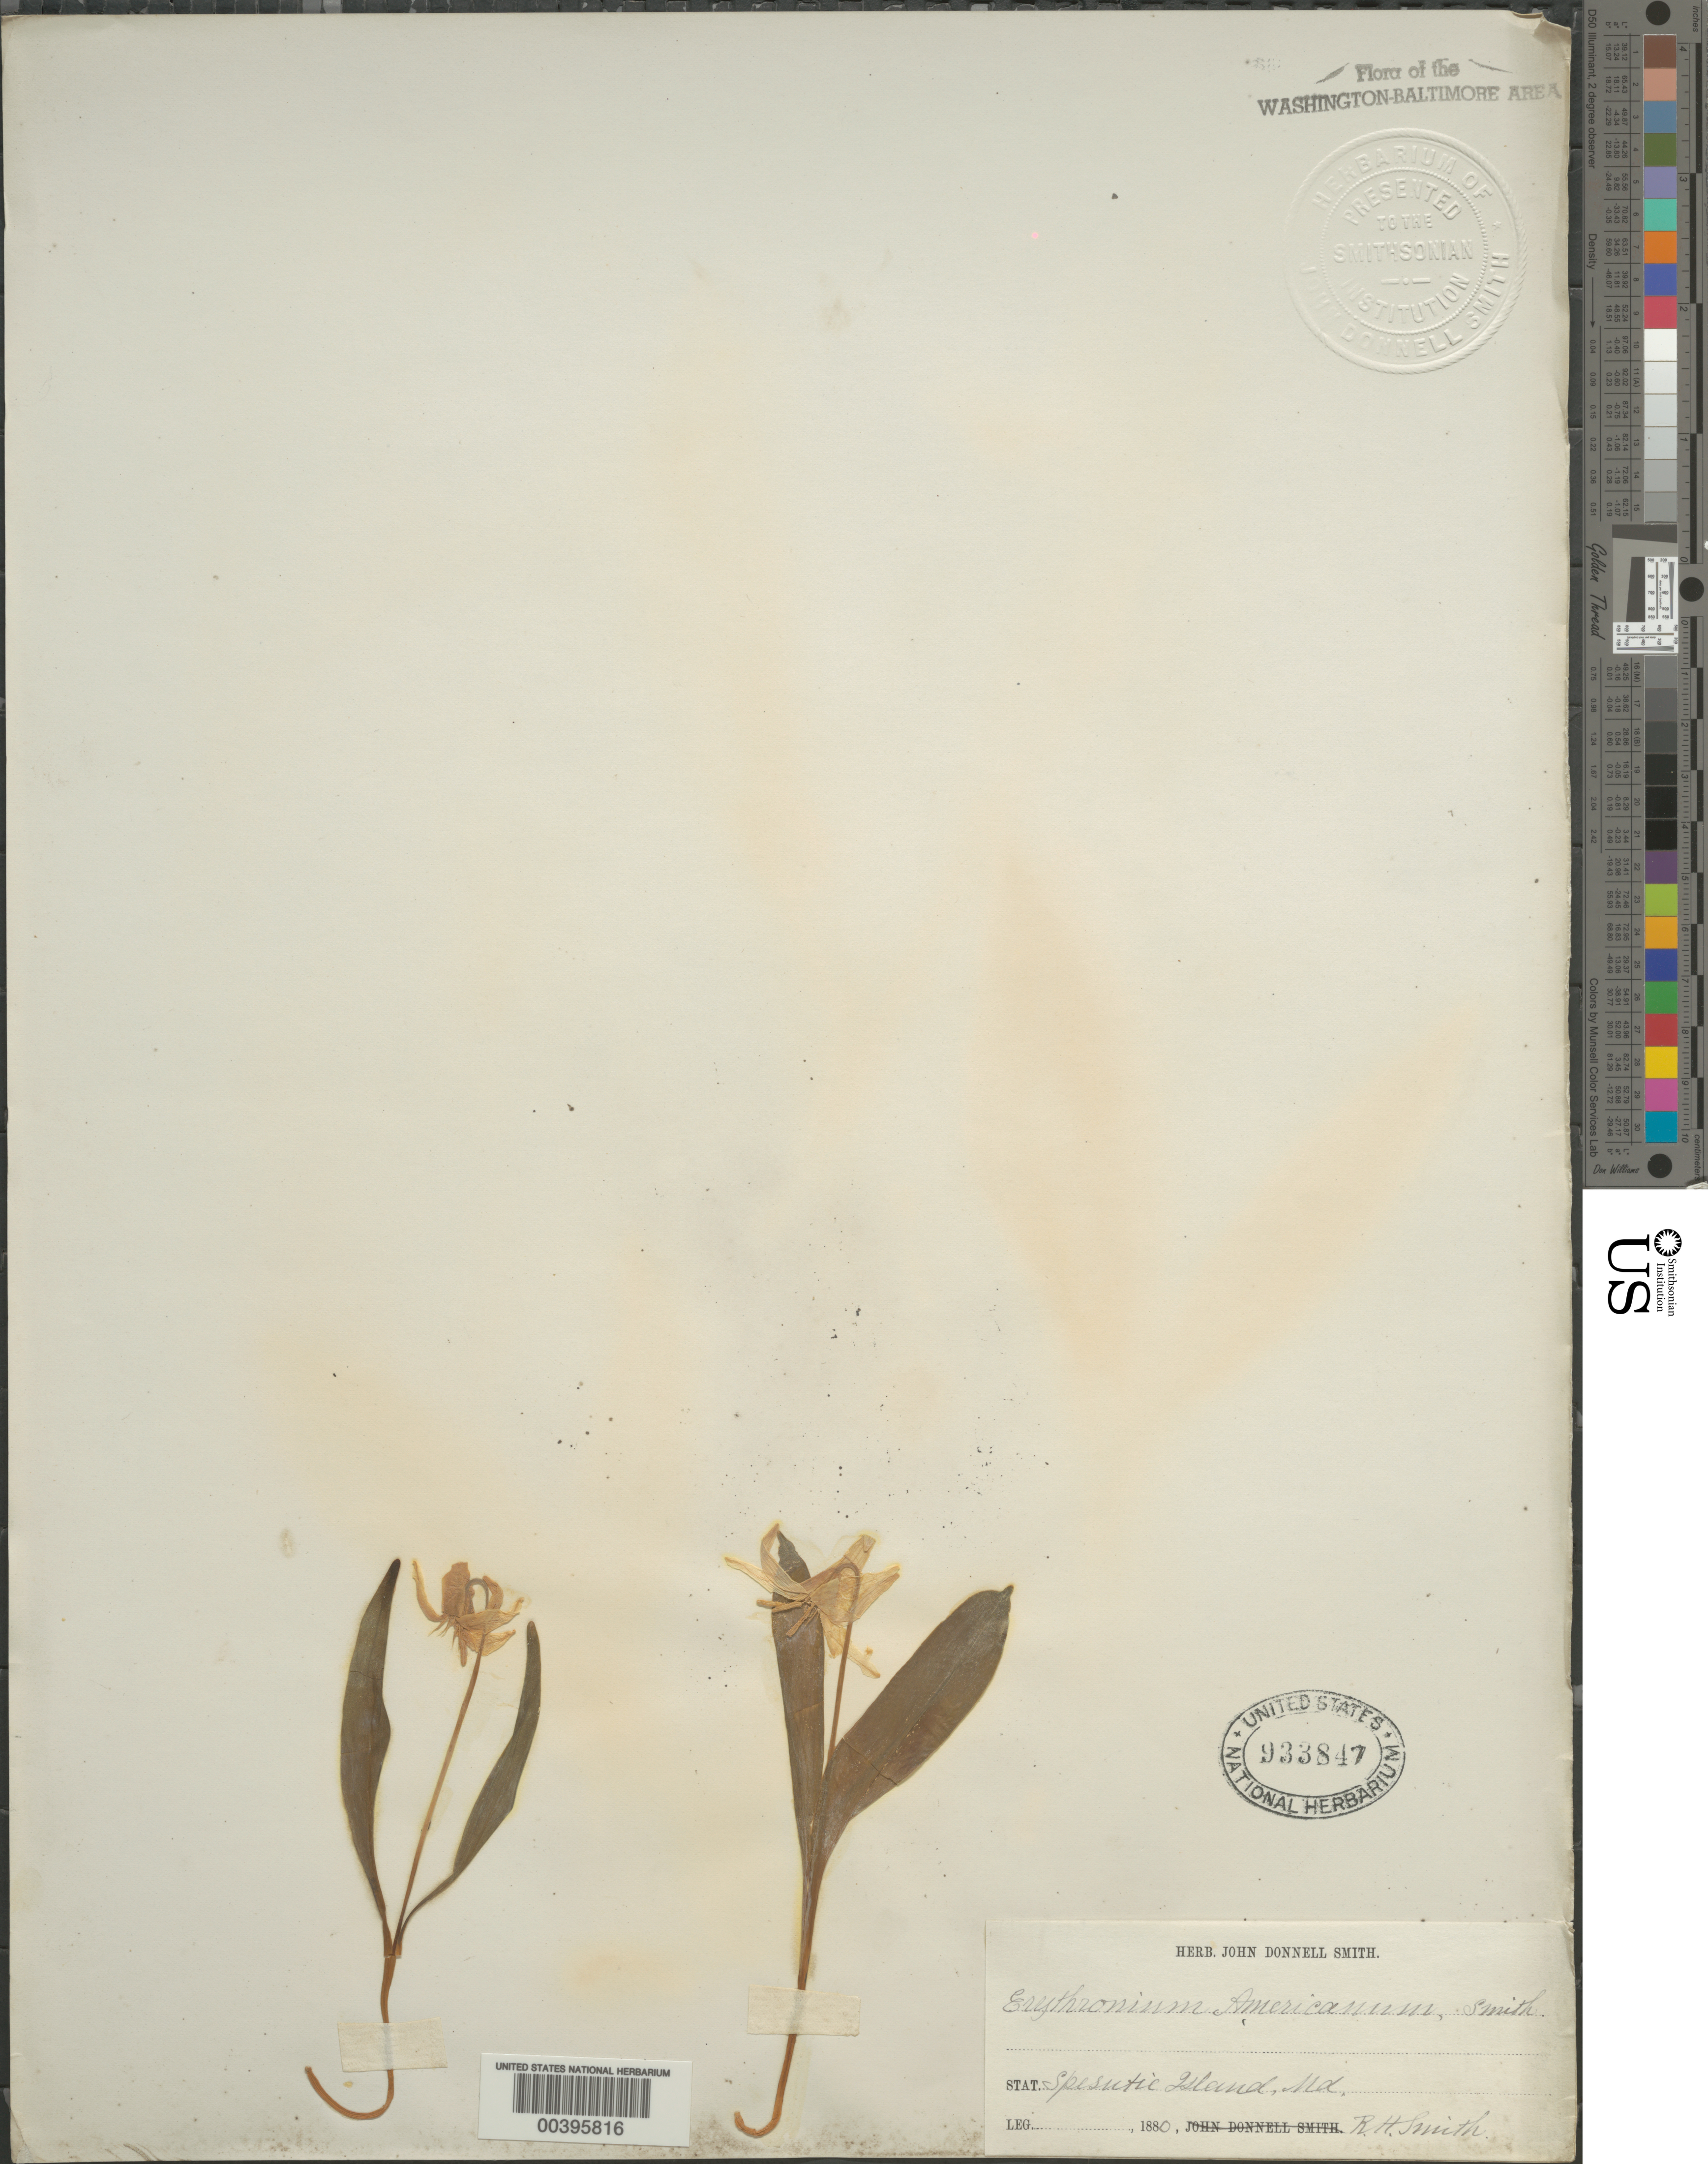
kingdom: Plantae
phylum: Tracheophyta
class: Liliopsida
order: Liliales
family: Liliaceae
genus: Erythronium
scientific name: Erythronium americanum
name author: Ker Gawl.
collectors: R. H. Smith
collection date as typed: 1880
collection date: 1880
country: United States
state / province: Maryland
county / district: Harford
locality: Spesutie Island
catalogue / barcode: US 933847